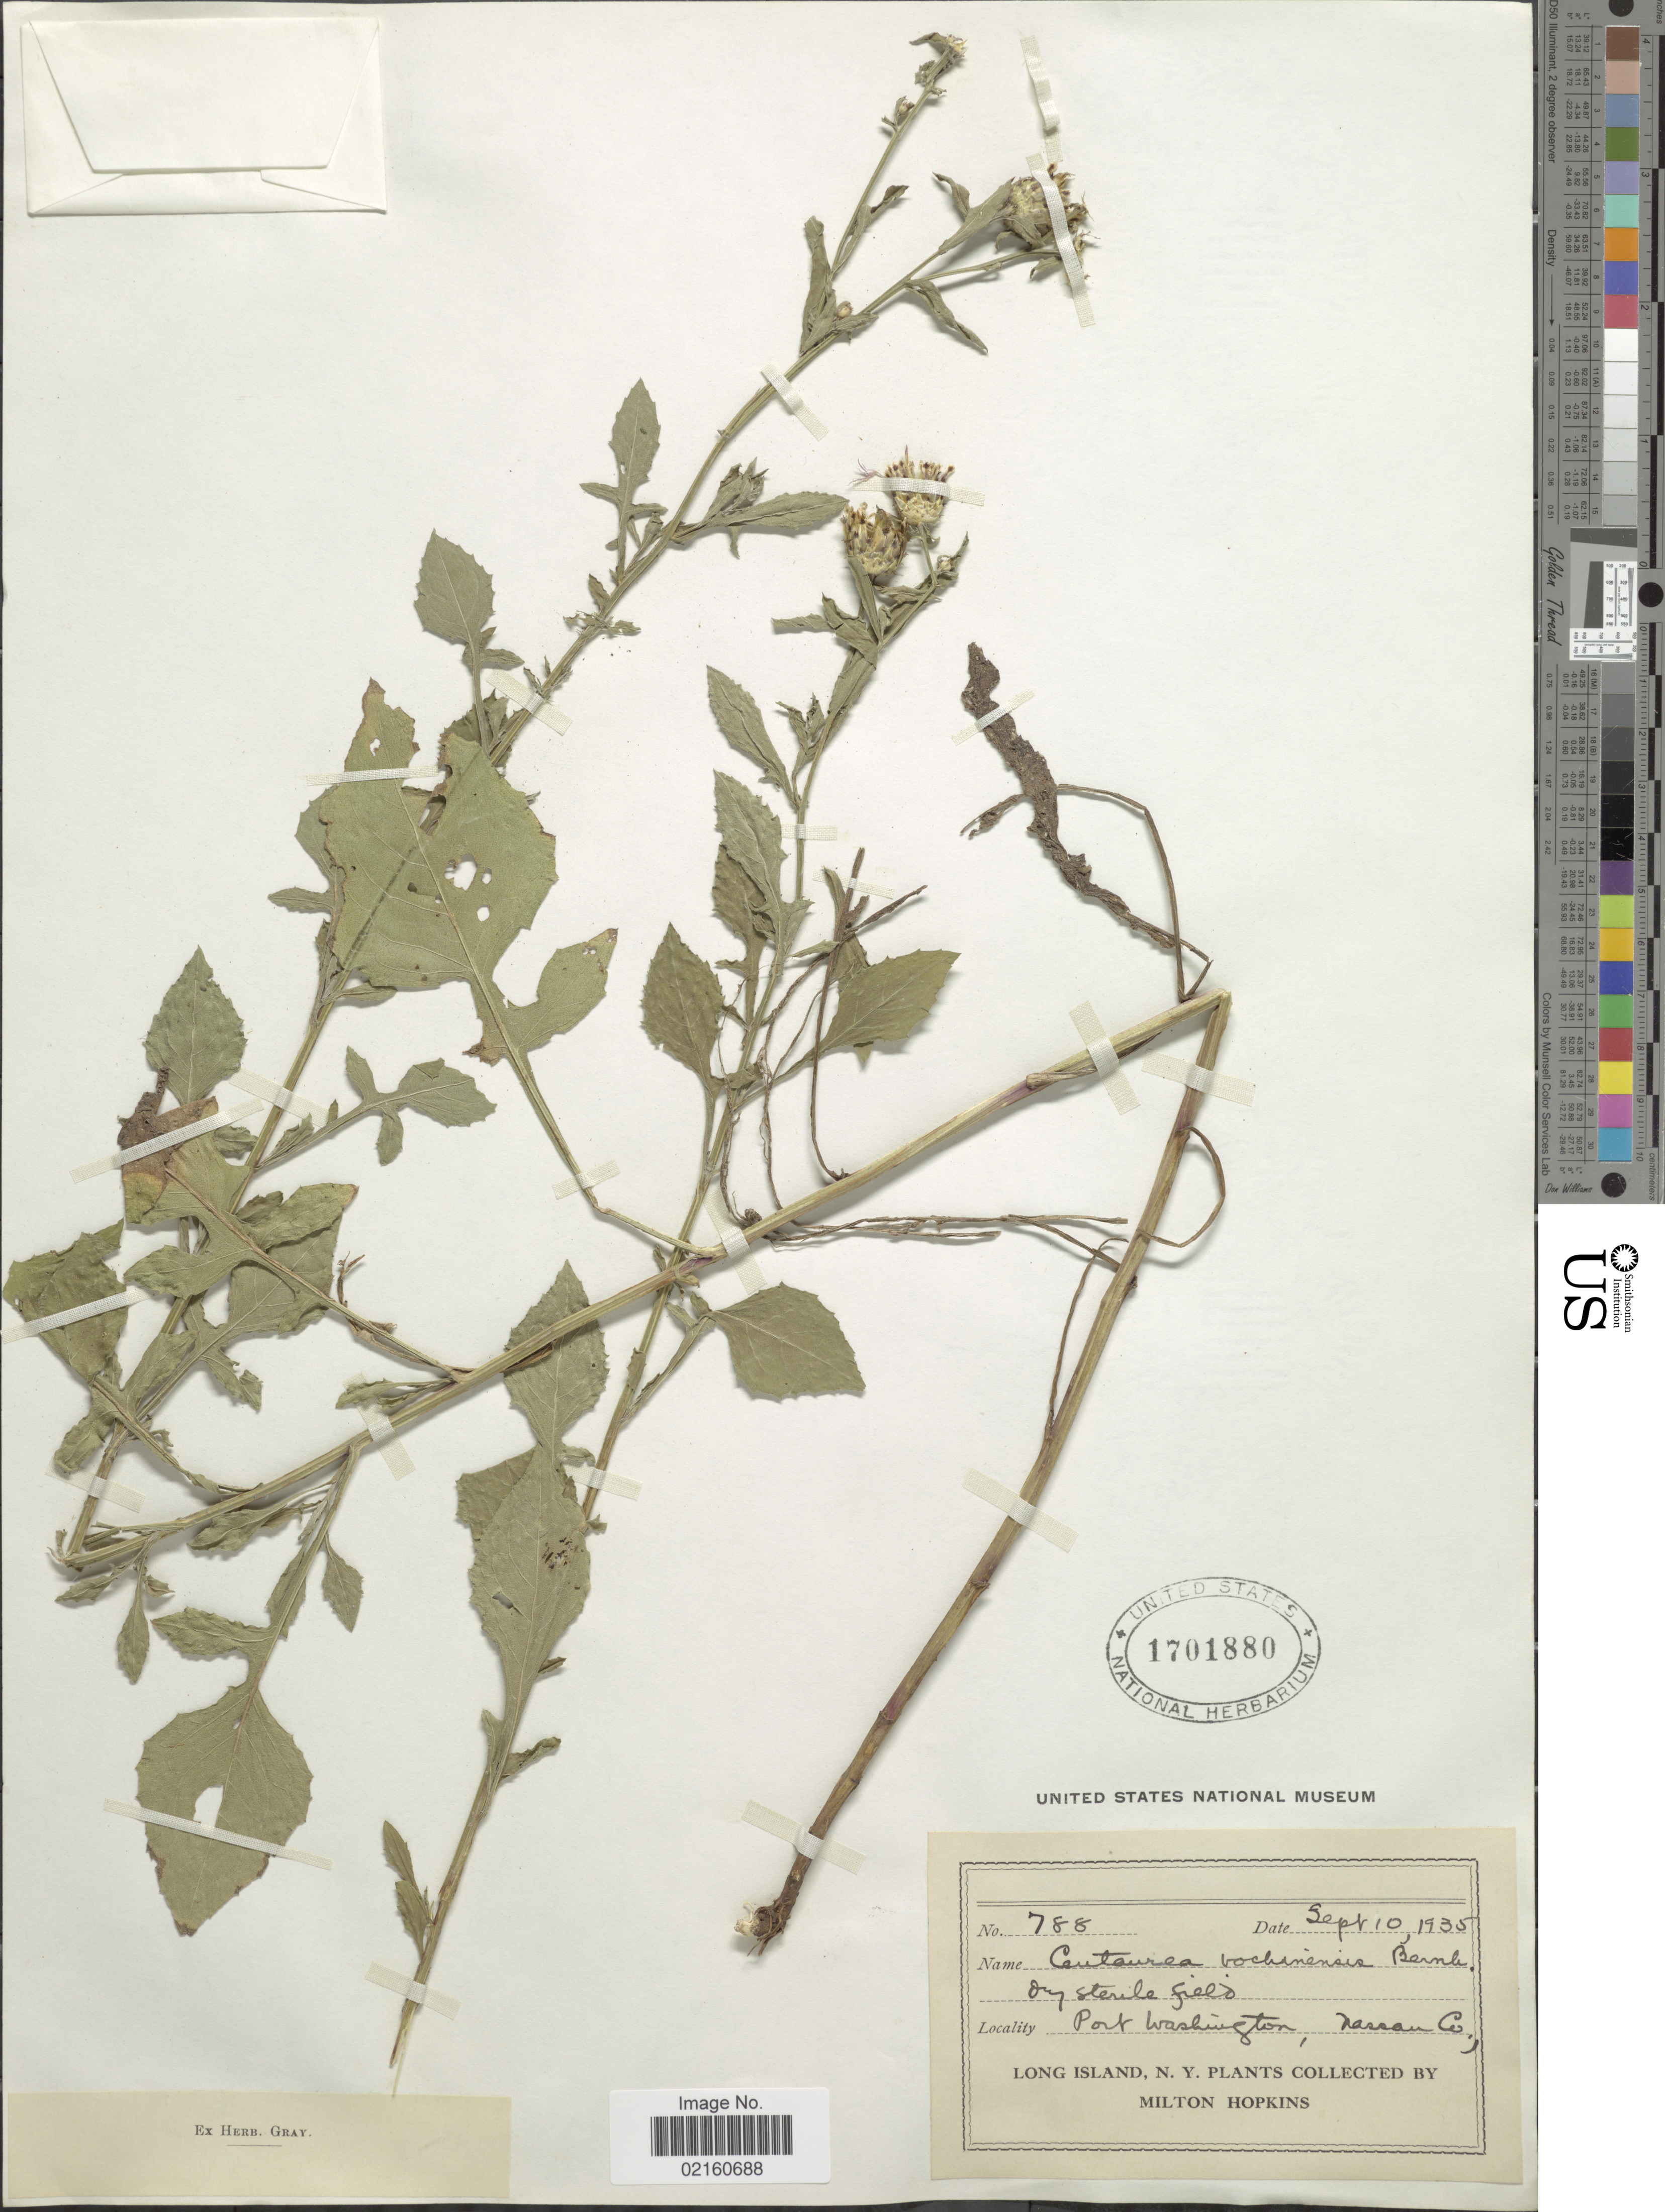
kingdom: Plantae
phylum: Tracheophyta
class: Magnoliopsida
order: Asterales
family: Asteraceae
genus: Centaurea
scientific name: Centaurea nigrescens subsp. vochinensis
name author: (Bernh. ex Rchb.) Nyman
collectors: M. Hopkins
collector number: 788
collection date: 1935-09-10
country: United States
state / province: New York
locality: Port Washington, Nassau Co., Long Island, N. Y.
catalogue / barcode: US 1701880